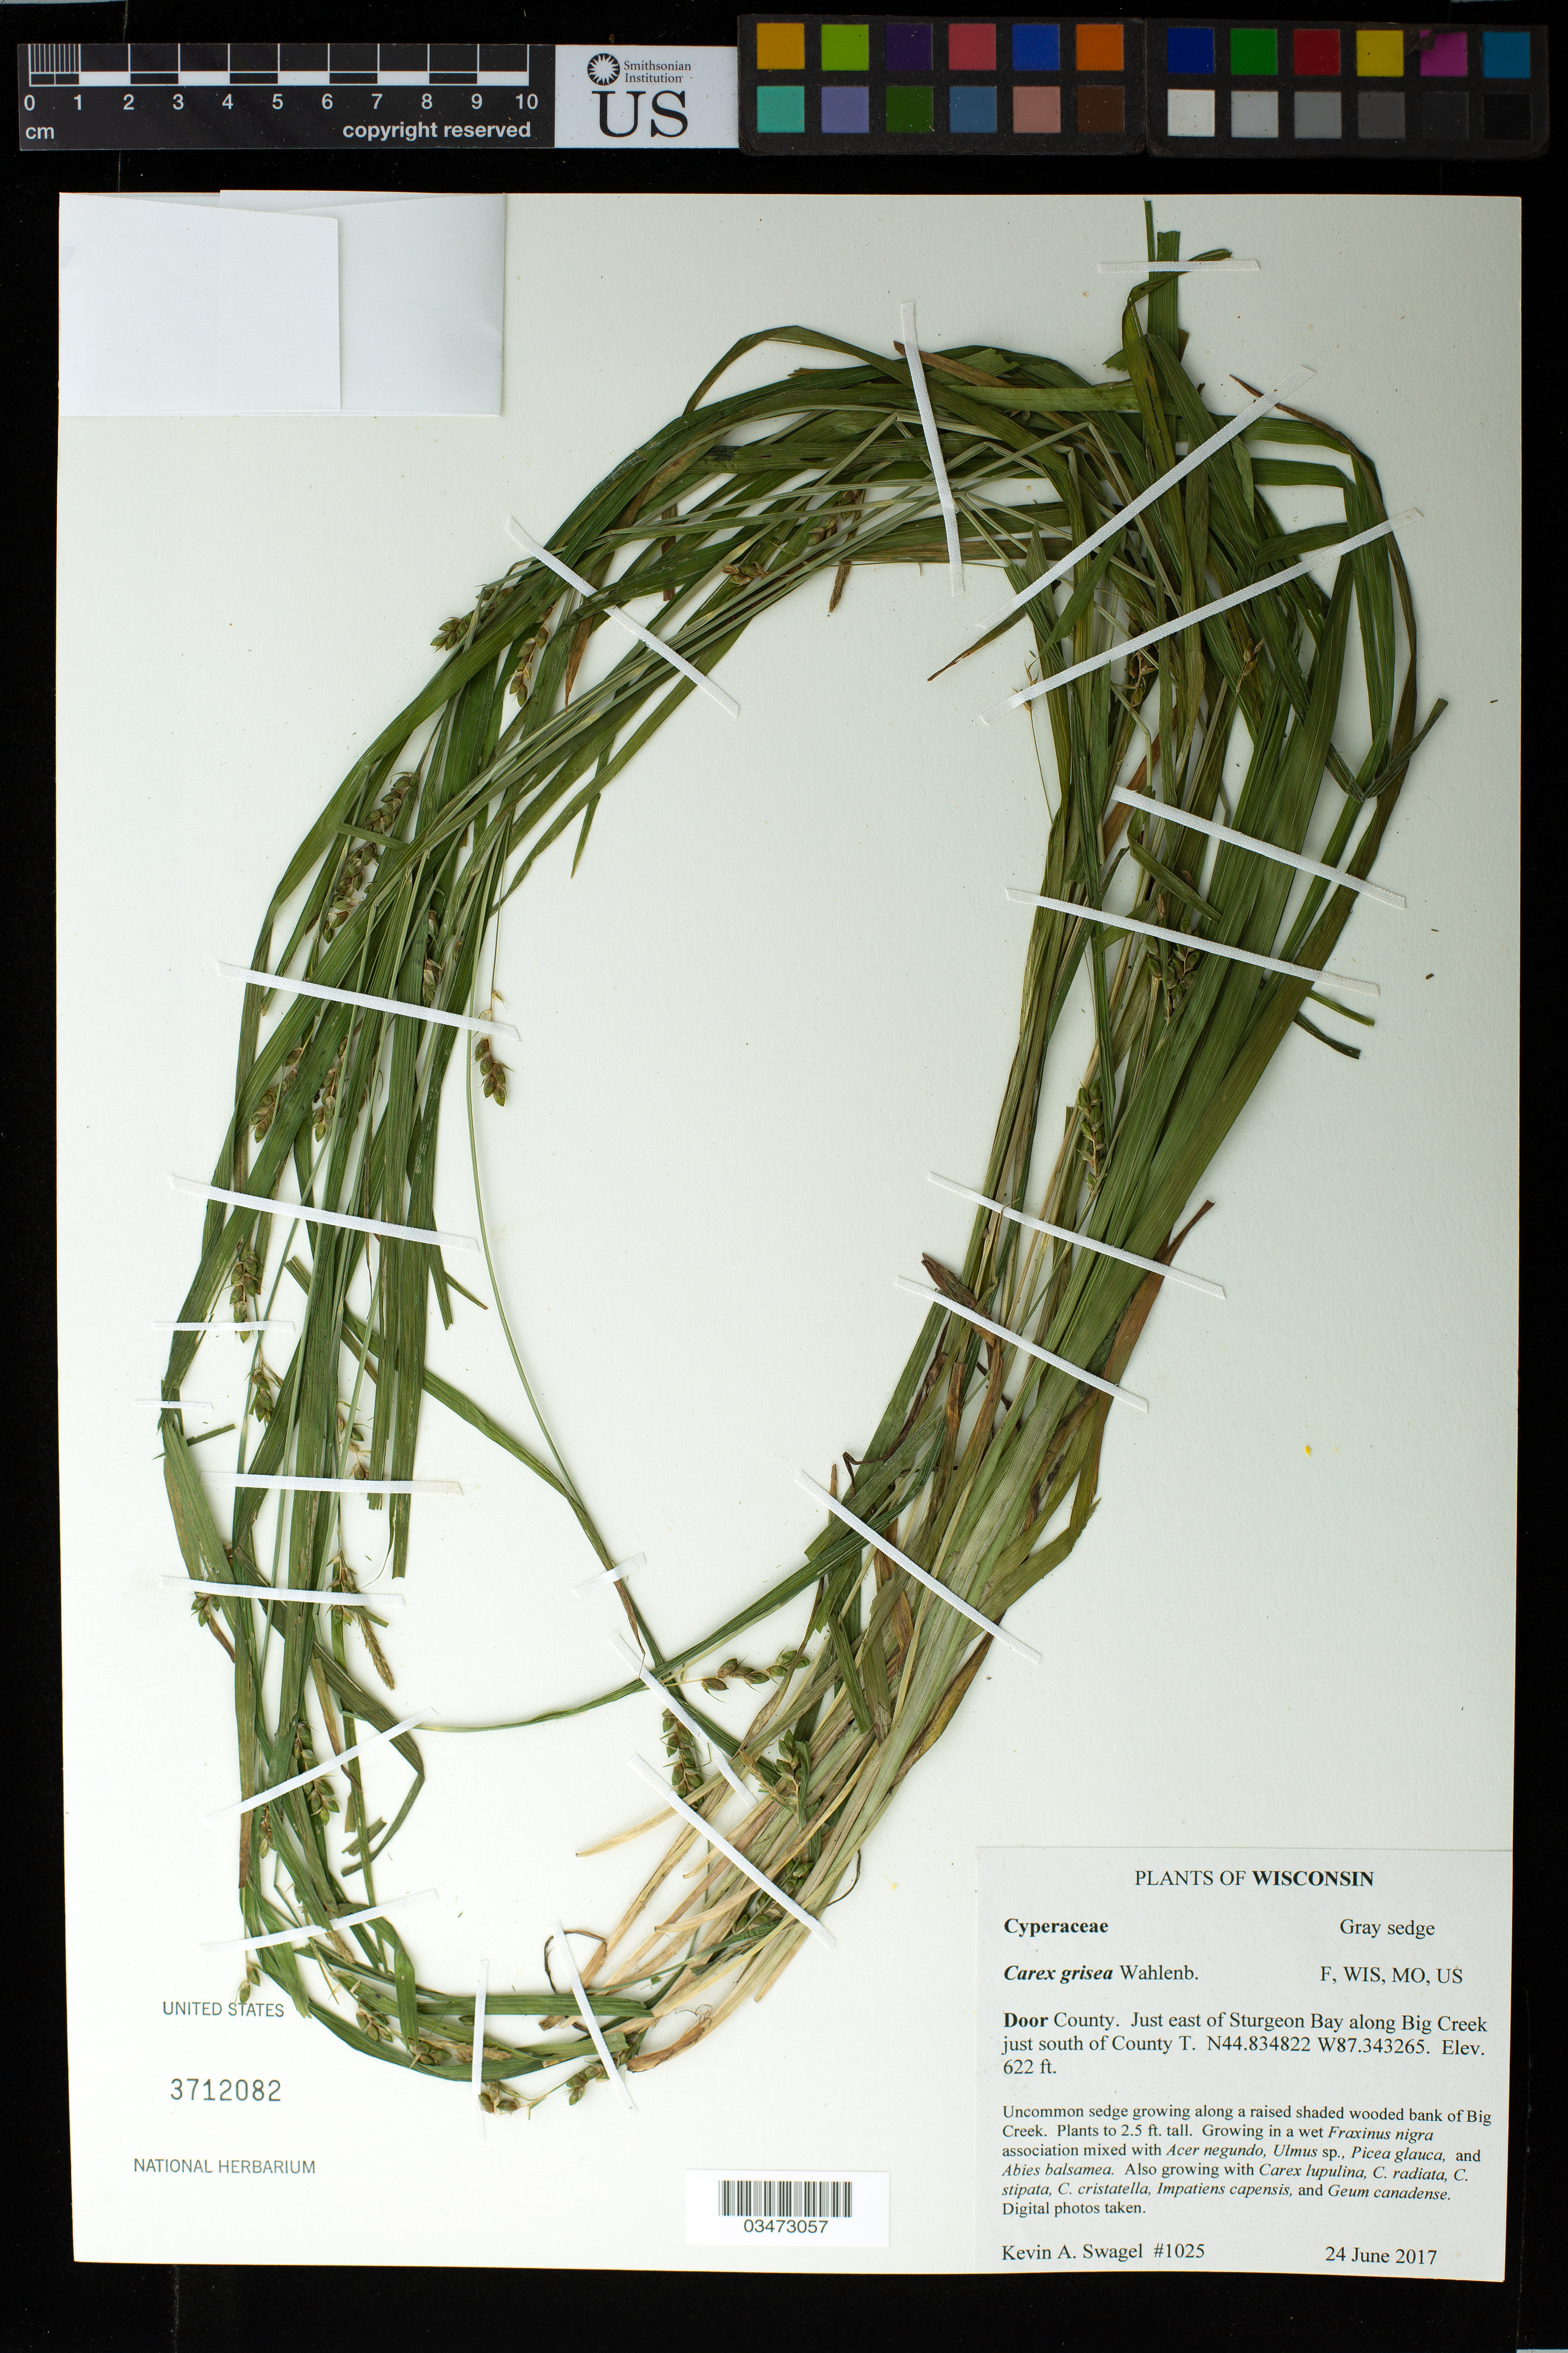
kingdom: Plantae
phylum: Tracheophyta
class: Liliopsida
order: Poales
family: Cyperaceae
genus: Carex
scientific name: Carex grisea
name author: Wahlenb.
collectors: K. Swagel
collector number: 1025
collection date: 2017-06-24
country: United States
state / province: Wisconsin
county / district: Door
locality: Just east of Sturgeon Bay along Big Creek just south of County T.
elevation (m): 622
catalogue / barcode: US 3712082